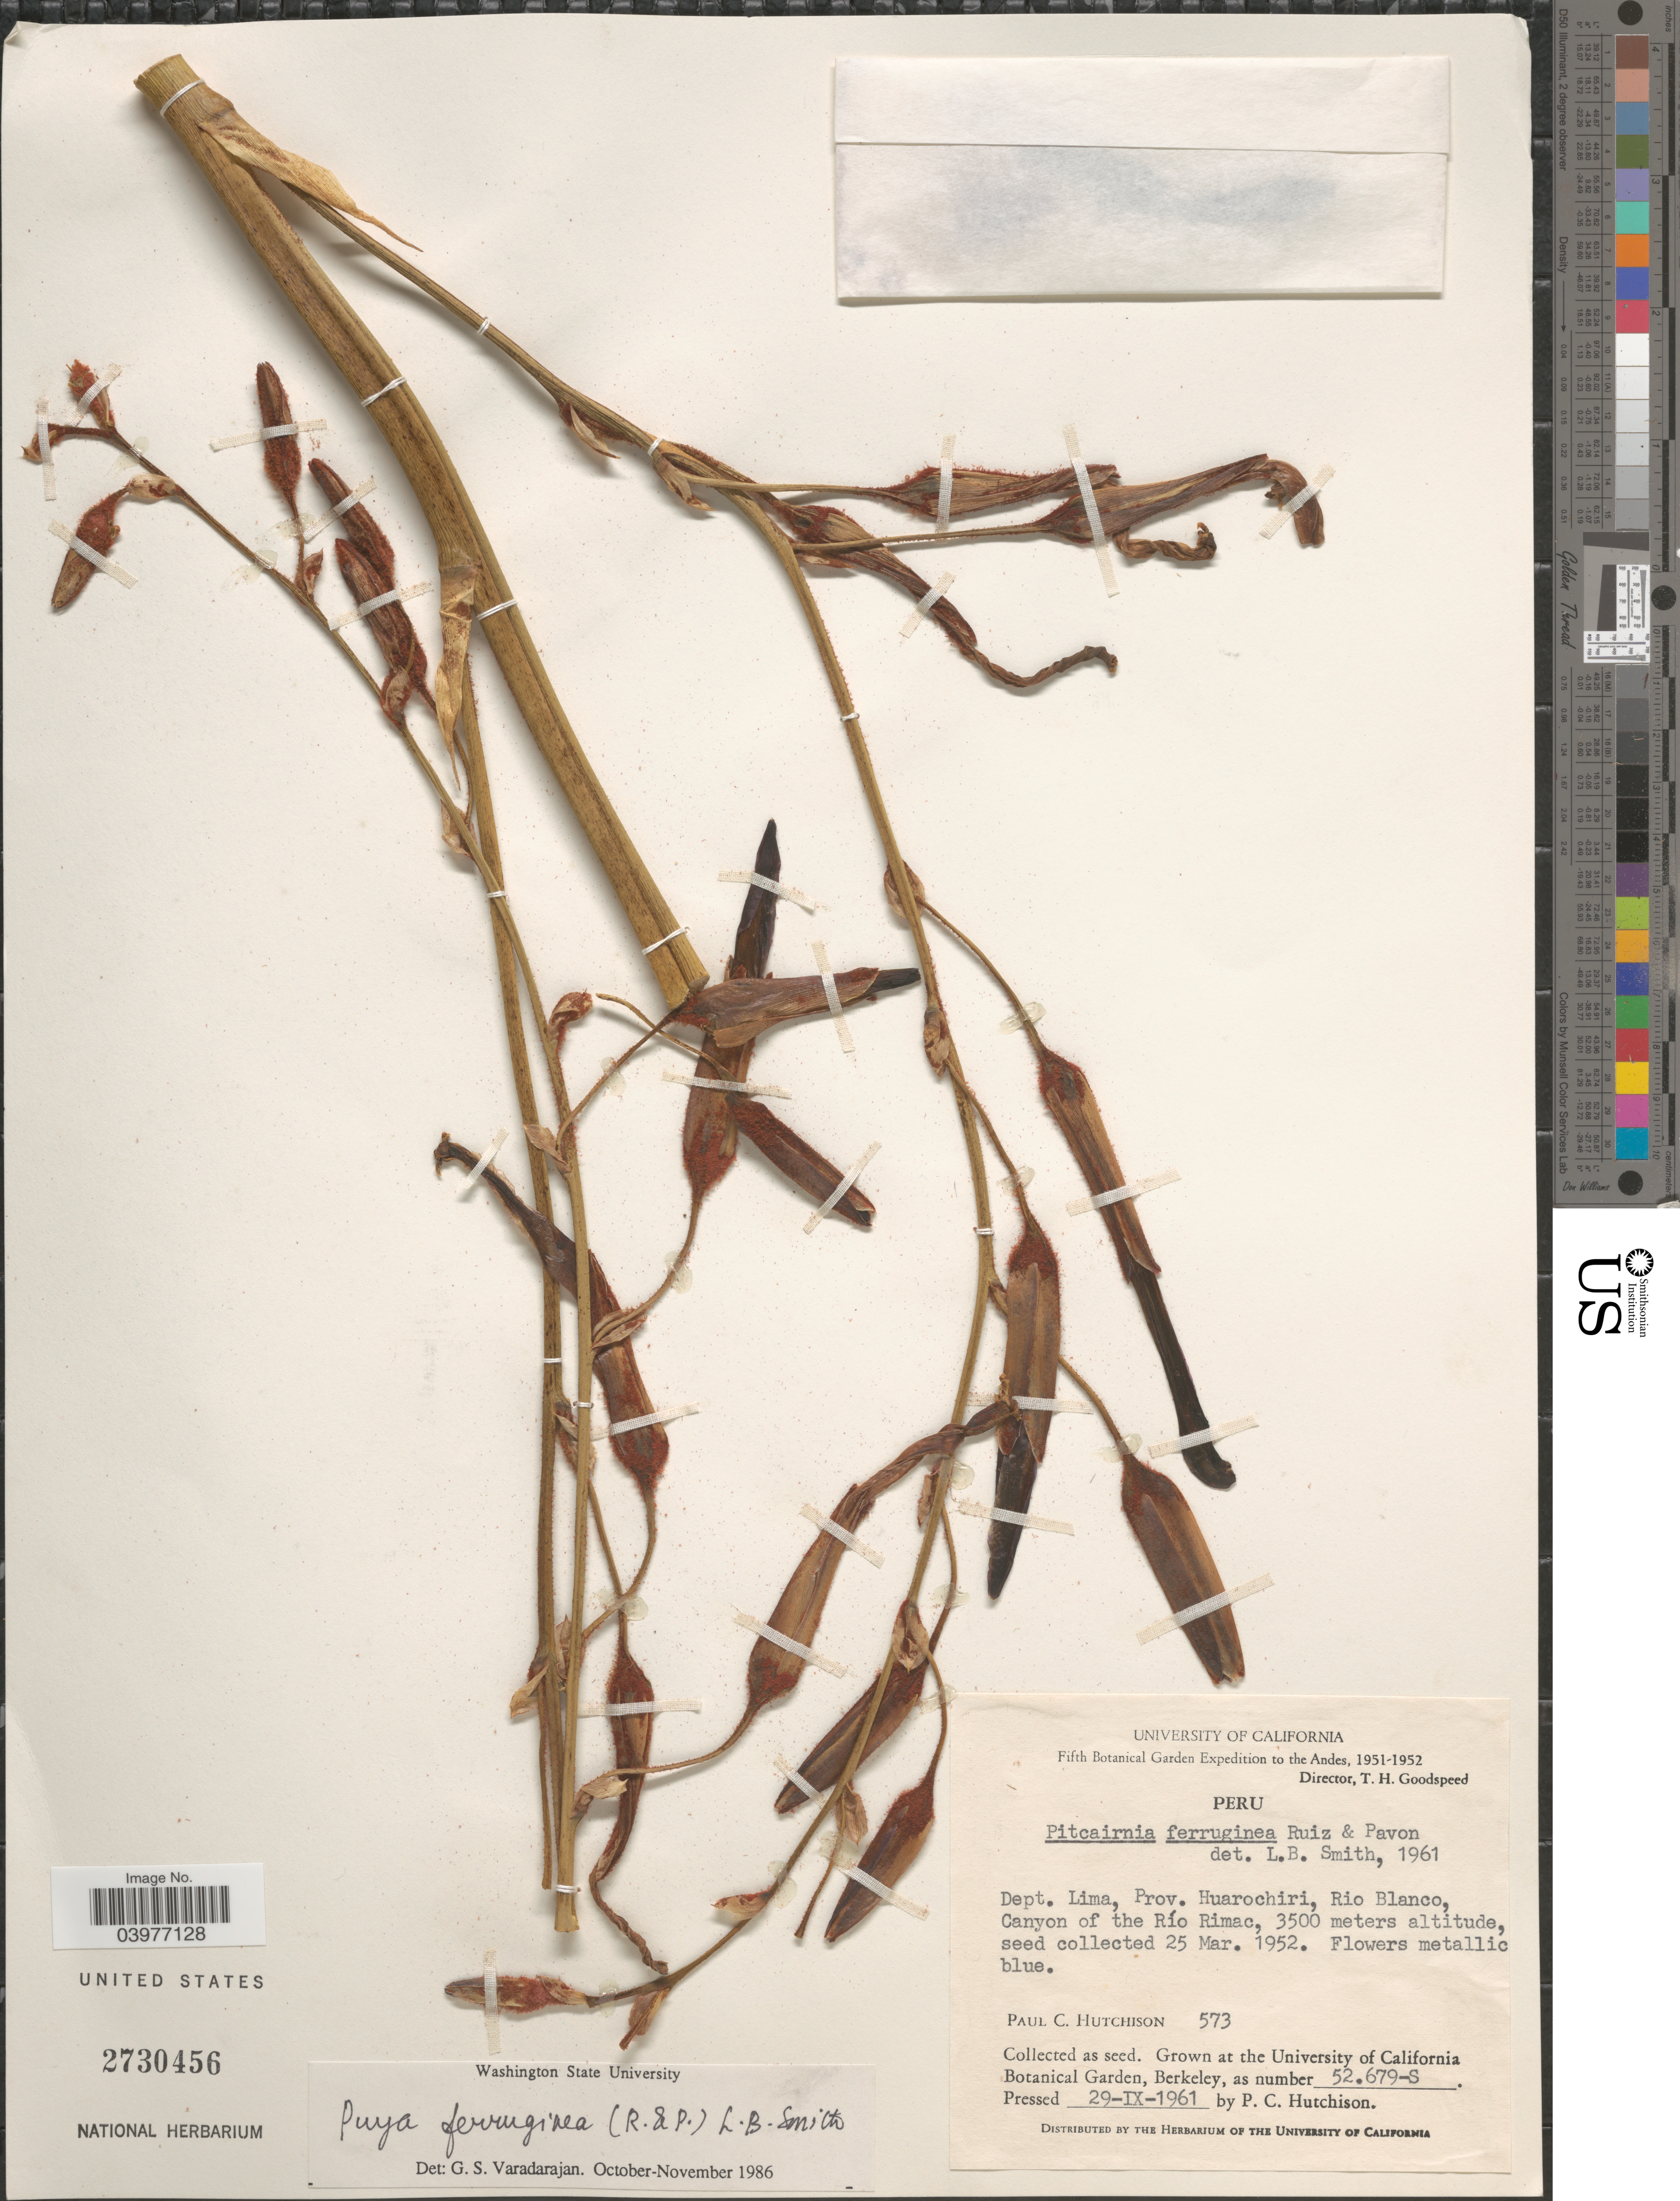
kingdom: Plantae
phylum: Tracheophyta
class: Liliopsida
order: Poales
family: Bromeliaceae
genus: Puya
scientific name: Puya ferruginea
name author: (Ruiz & Pav.) L.B. Sm.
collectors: P. C. Hutchison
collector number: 573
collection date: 1952-03-25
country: Peru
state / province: Lima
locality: The Andes. Dept. Lima, Prov. Huarochiri, Rio Blanco, Canyon of the Río Rimac.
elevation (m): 3500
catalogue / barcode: US 2730456